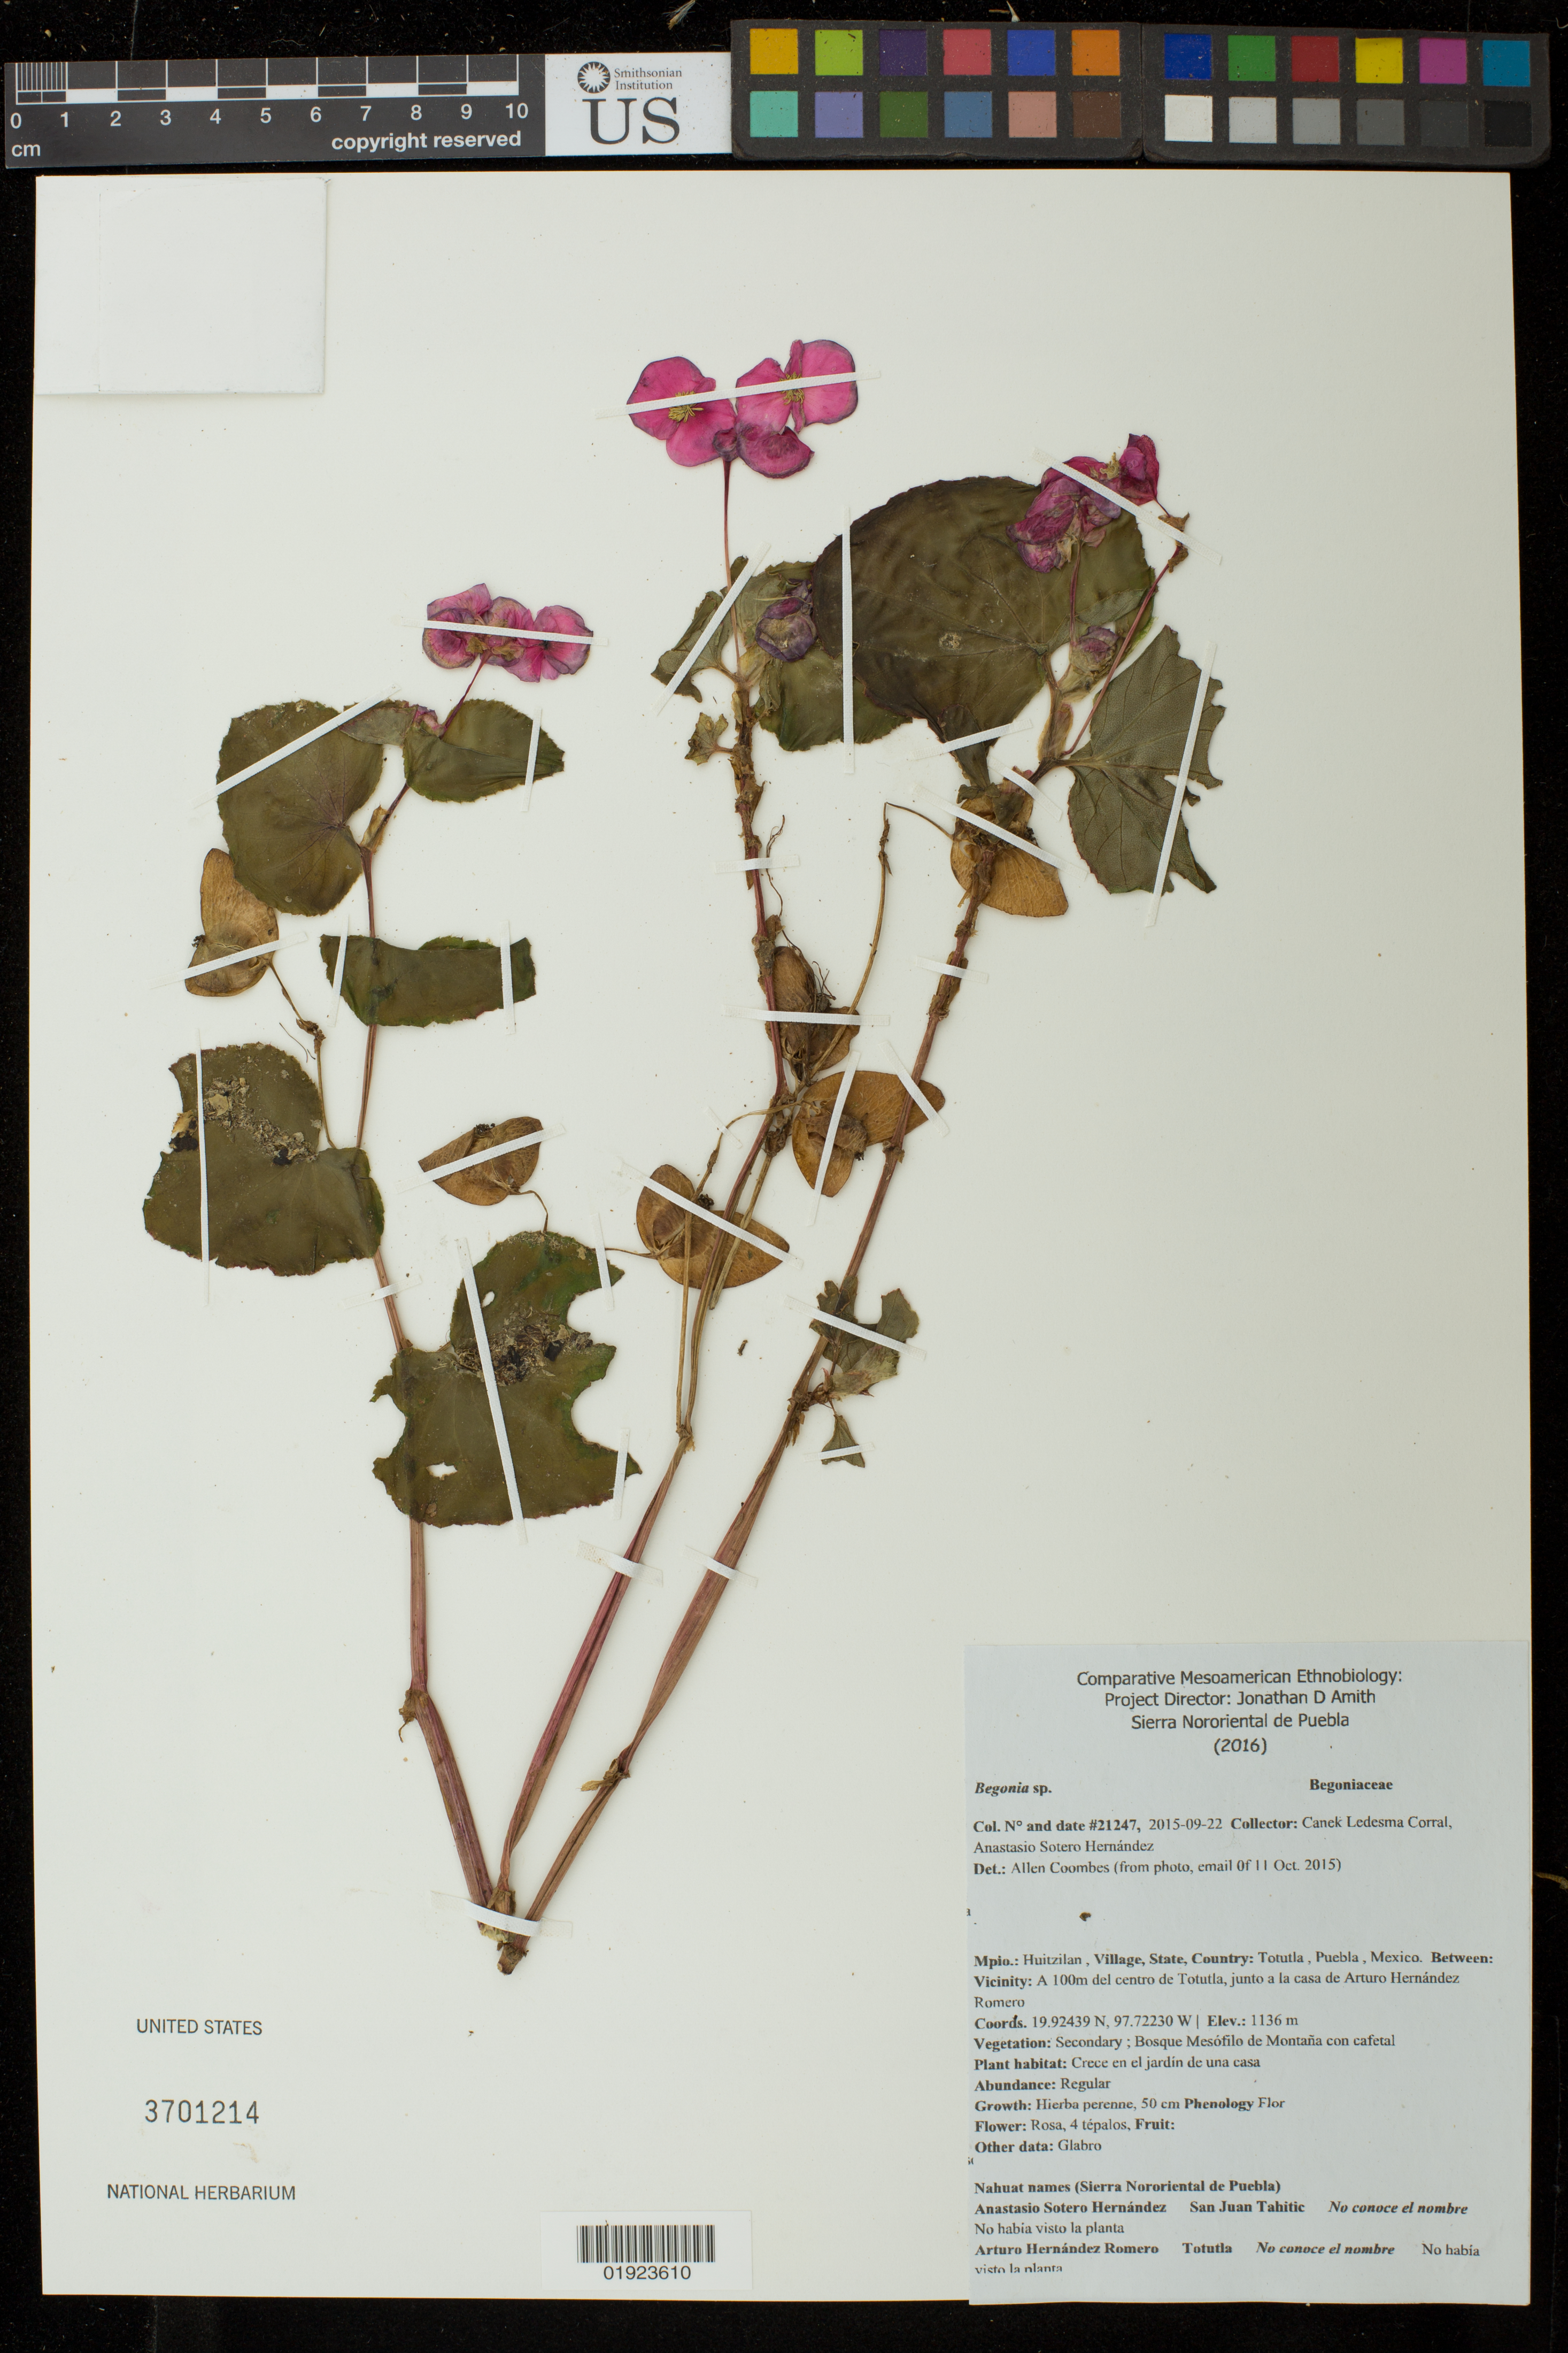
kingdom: Plantae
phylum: Tracheophyta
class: Magnoliopsida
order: Cucurbitales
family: Begoniaceae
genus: Begonia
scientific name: Begonia sp.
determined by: Coombes, Allen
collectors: Canek Ledesma C. & A. Sotero H.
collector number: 21247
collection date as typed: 2015-09-22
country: Mexico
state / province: Puebla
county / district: Huitzilan de Serdán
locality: Totutla, Puebla, Mexico, A 100m del centro de Totutla, junto a la casa de Arturo Hernandez Romero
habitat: Secondary; bosque mesofilo de montana con cafetal, crece en el jardin de una casa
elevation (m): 1136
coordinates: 19.92439N, 97.72230W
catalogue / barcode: US 3701214